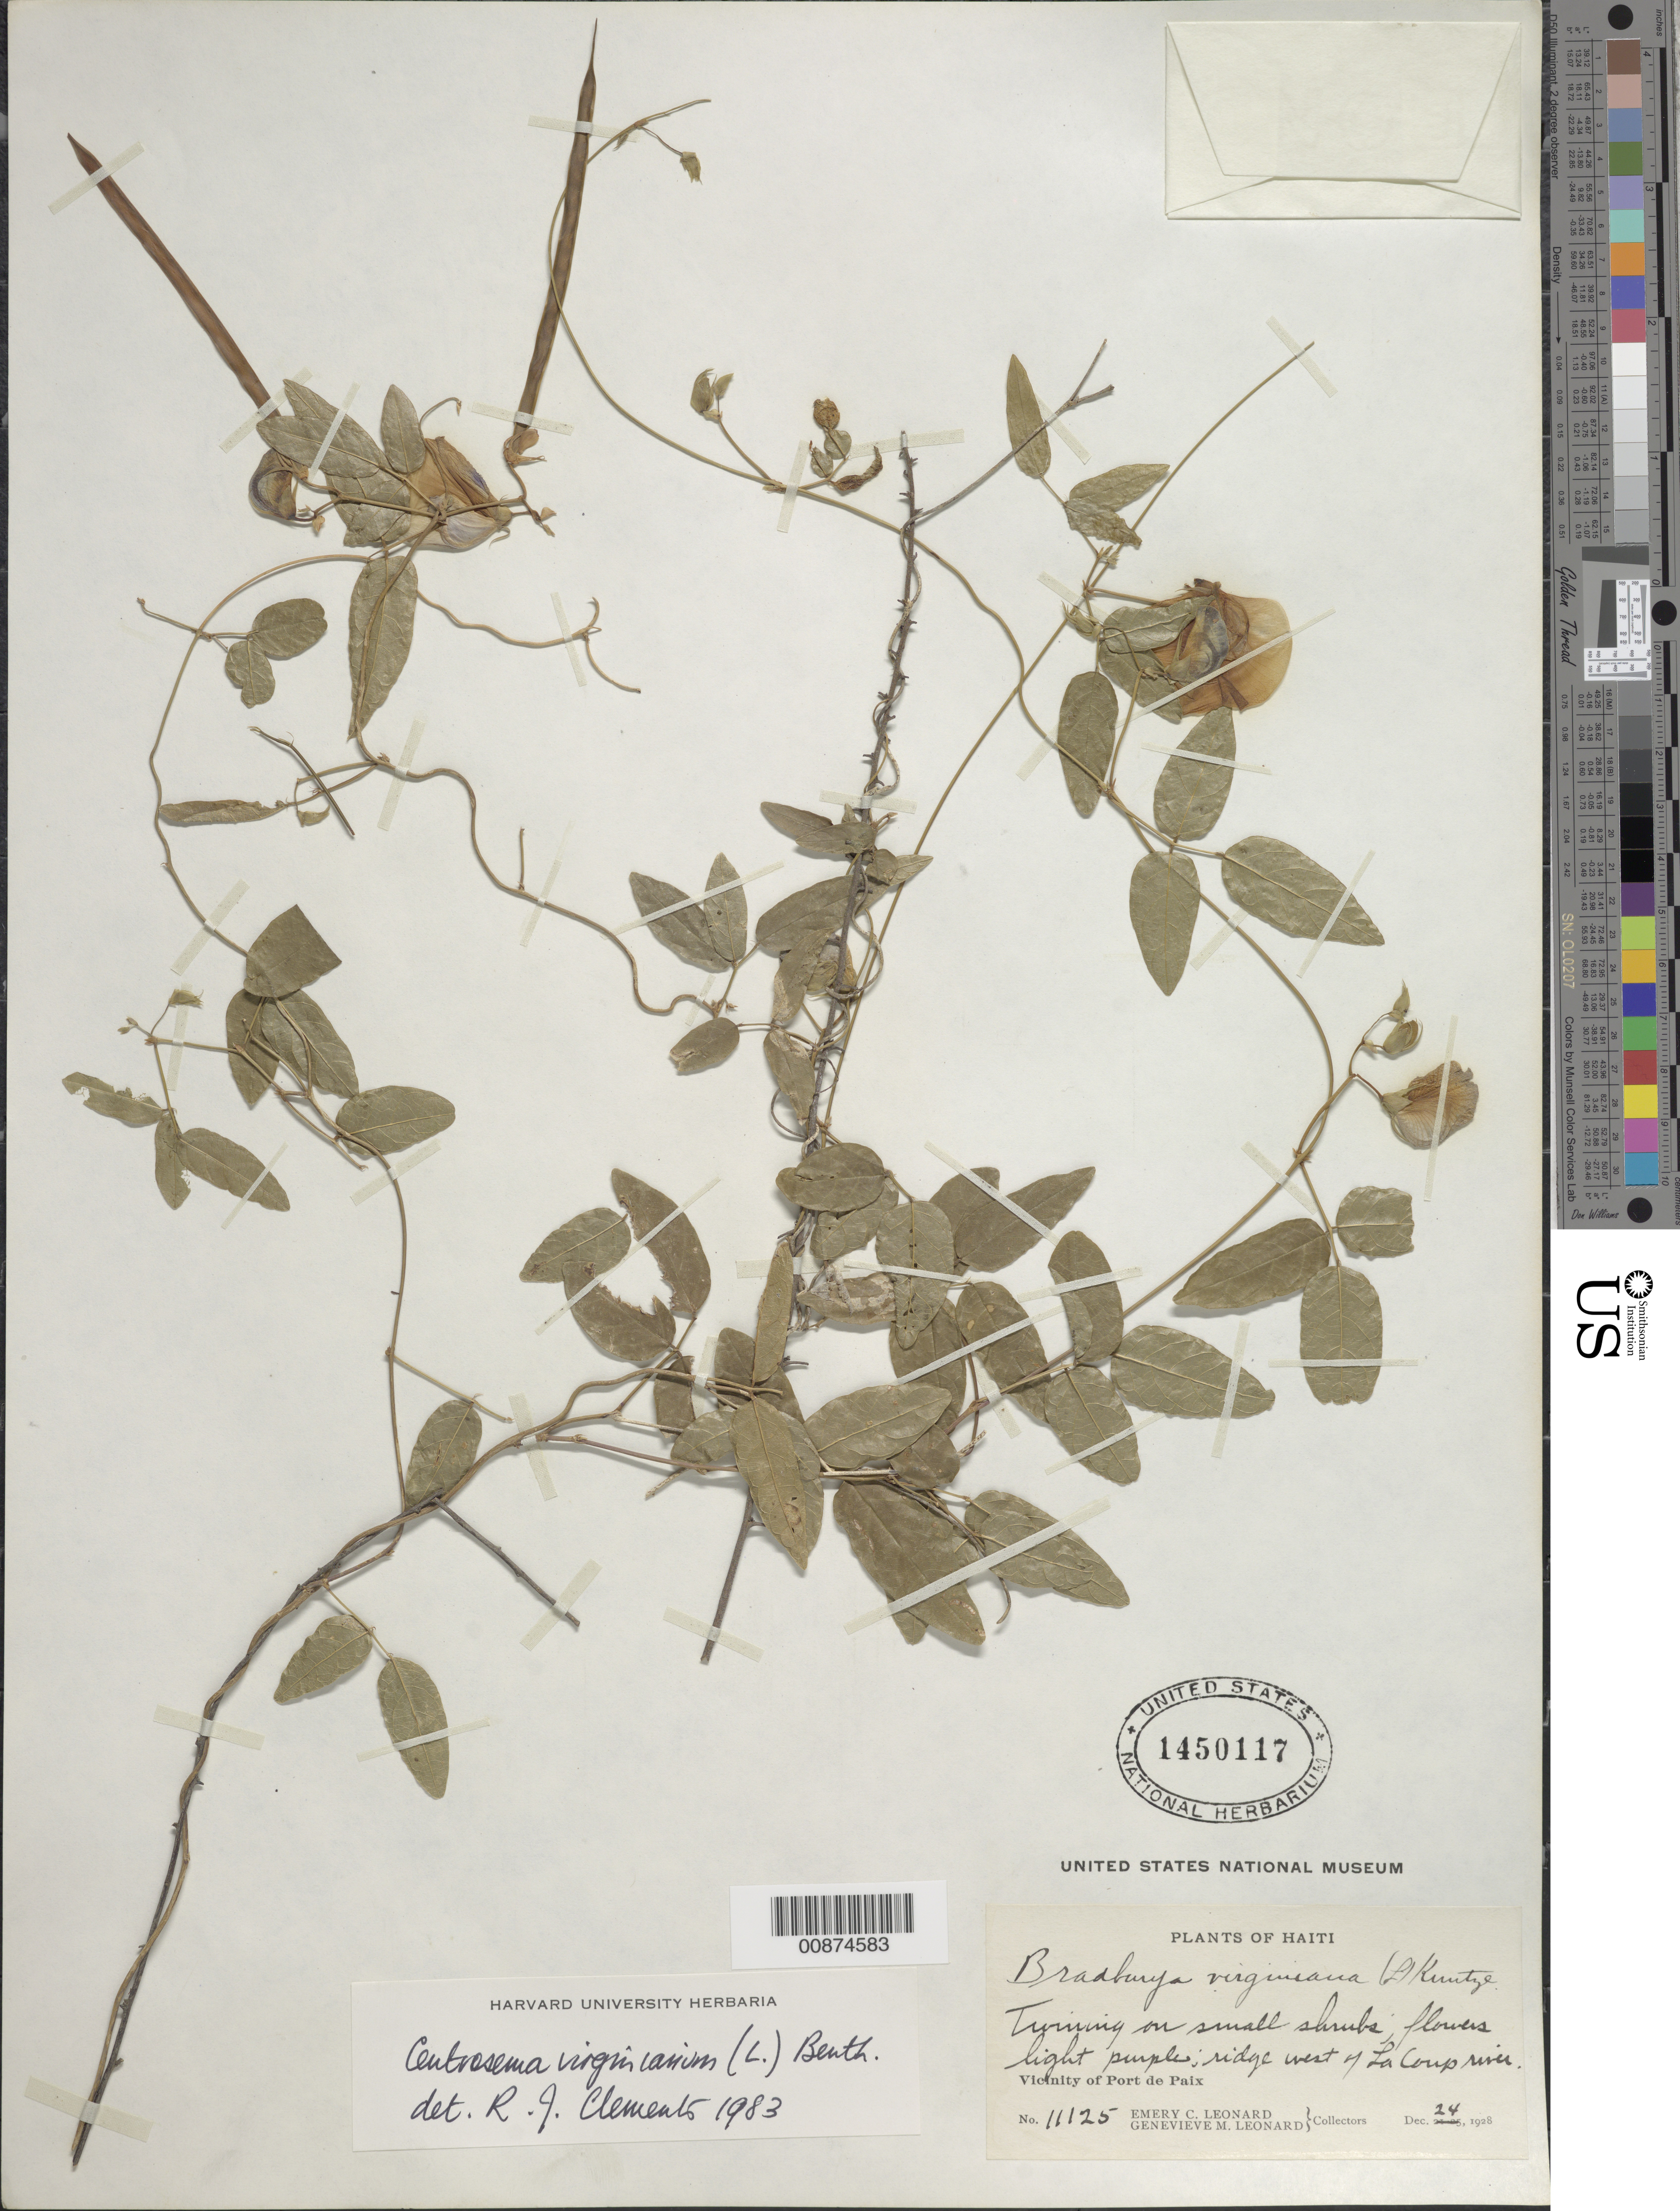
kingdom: Plantae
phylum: Tracheophyta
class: Magnoliopsida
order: Fabales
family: Fabaceae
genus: Centrosema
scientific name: Centrosema virginianum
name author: (L.) Benth.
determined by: Clements, R. J.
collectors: E. C. Leonard & G. M. Leonard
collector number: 11125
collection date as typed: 24 Dec 1928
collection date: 1928-12-24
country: Haiti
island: Hispaniola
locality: Vicinity of Port de Paix. Ridge west of La Coup river.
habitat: Twining on small shrubs. Ridge.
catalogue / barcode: US 1450117